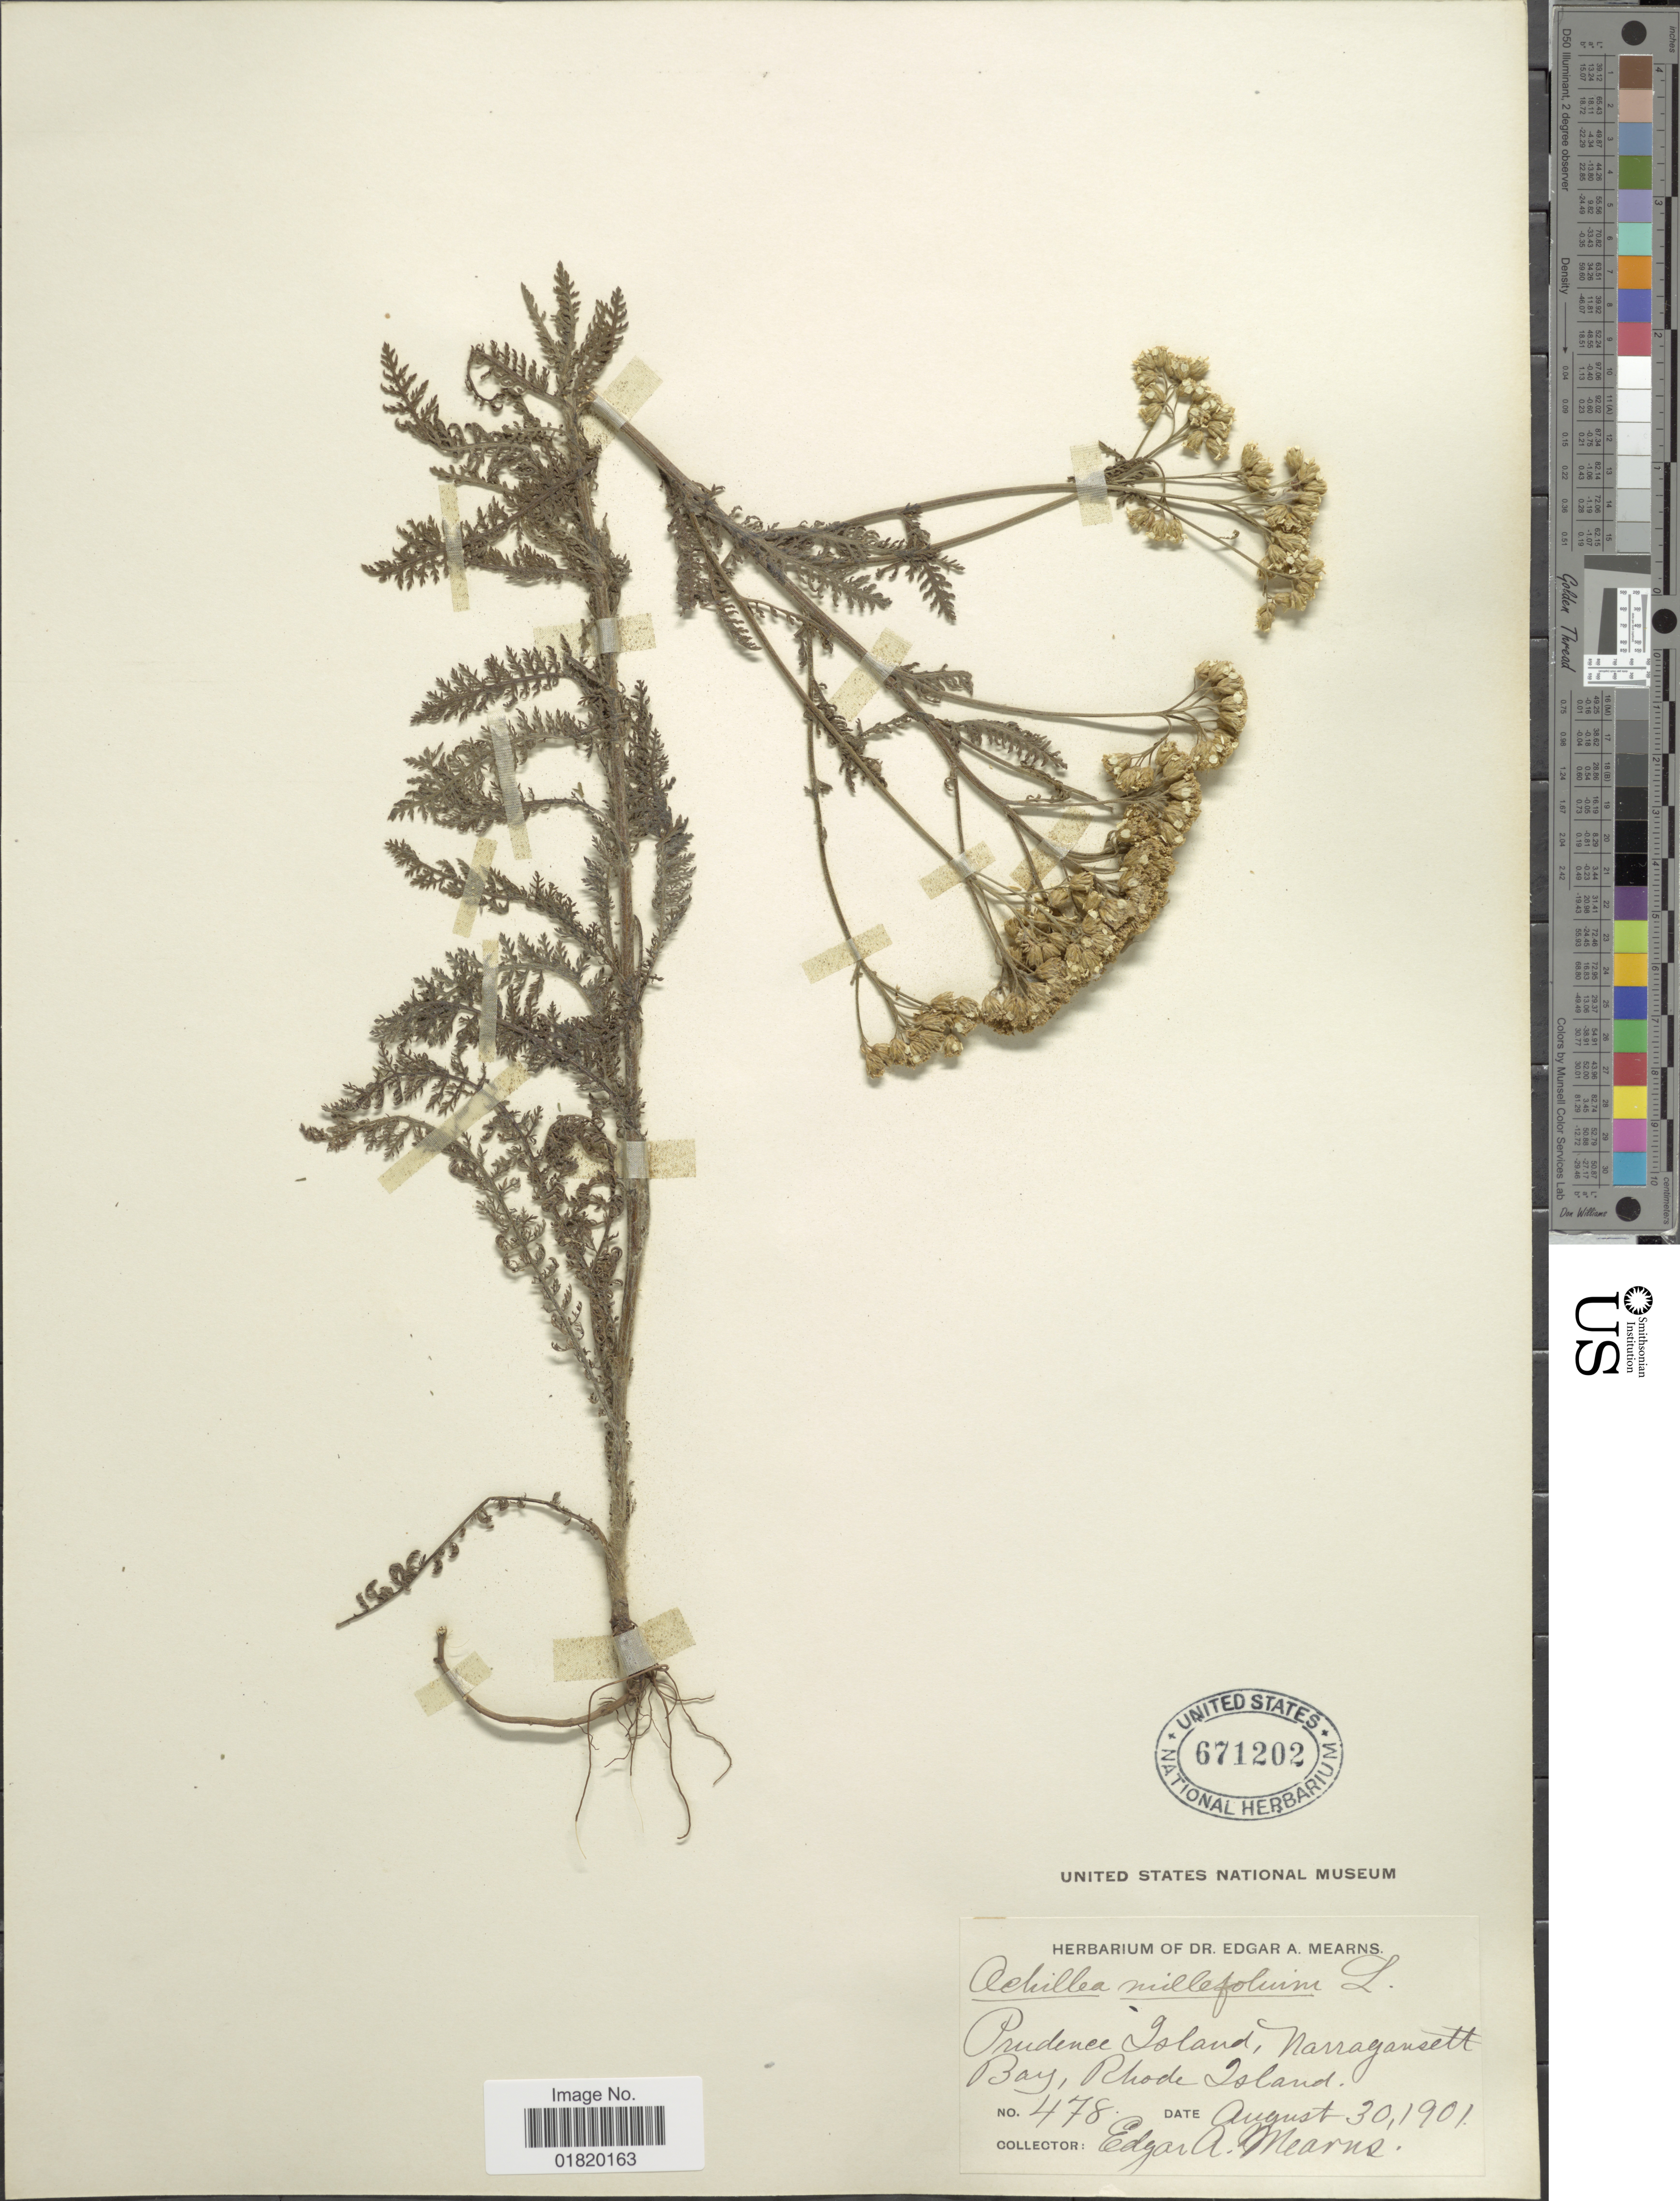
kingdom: Plantae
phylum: Tracheophyta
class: Magnoliopsida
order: Asterales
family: Asteraceae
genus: Achillea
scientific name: Achillea millefolium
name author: L.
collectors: E. A. Mearns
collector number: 478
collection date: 1901-08-30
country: United States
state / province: Rhode Island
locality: Prudence Island, Narragansett Bay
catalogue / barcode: US 671202